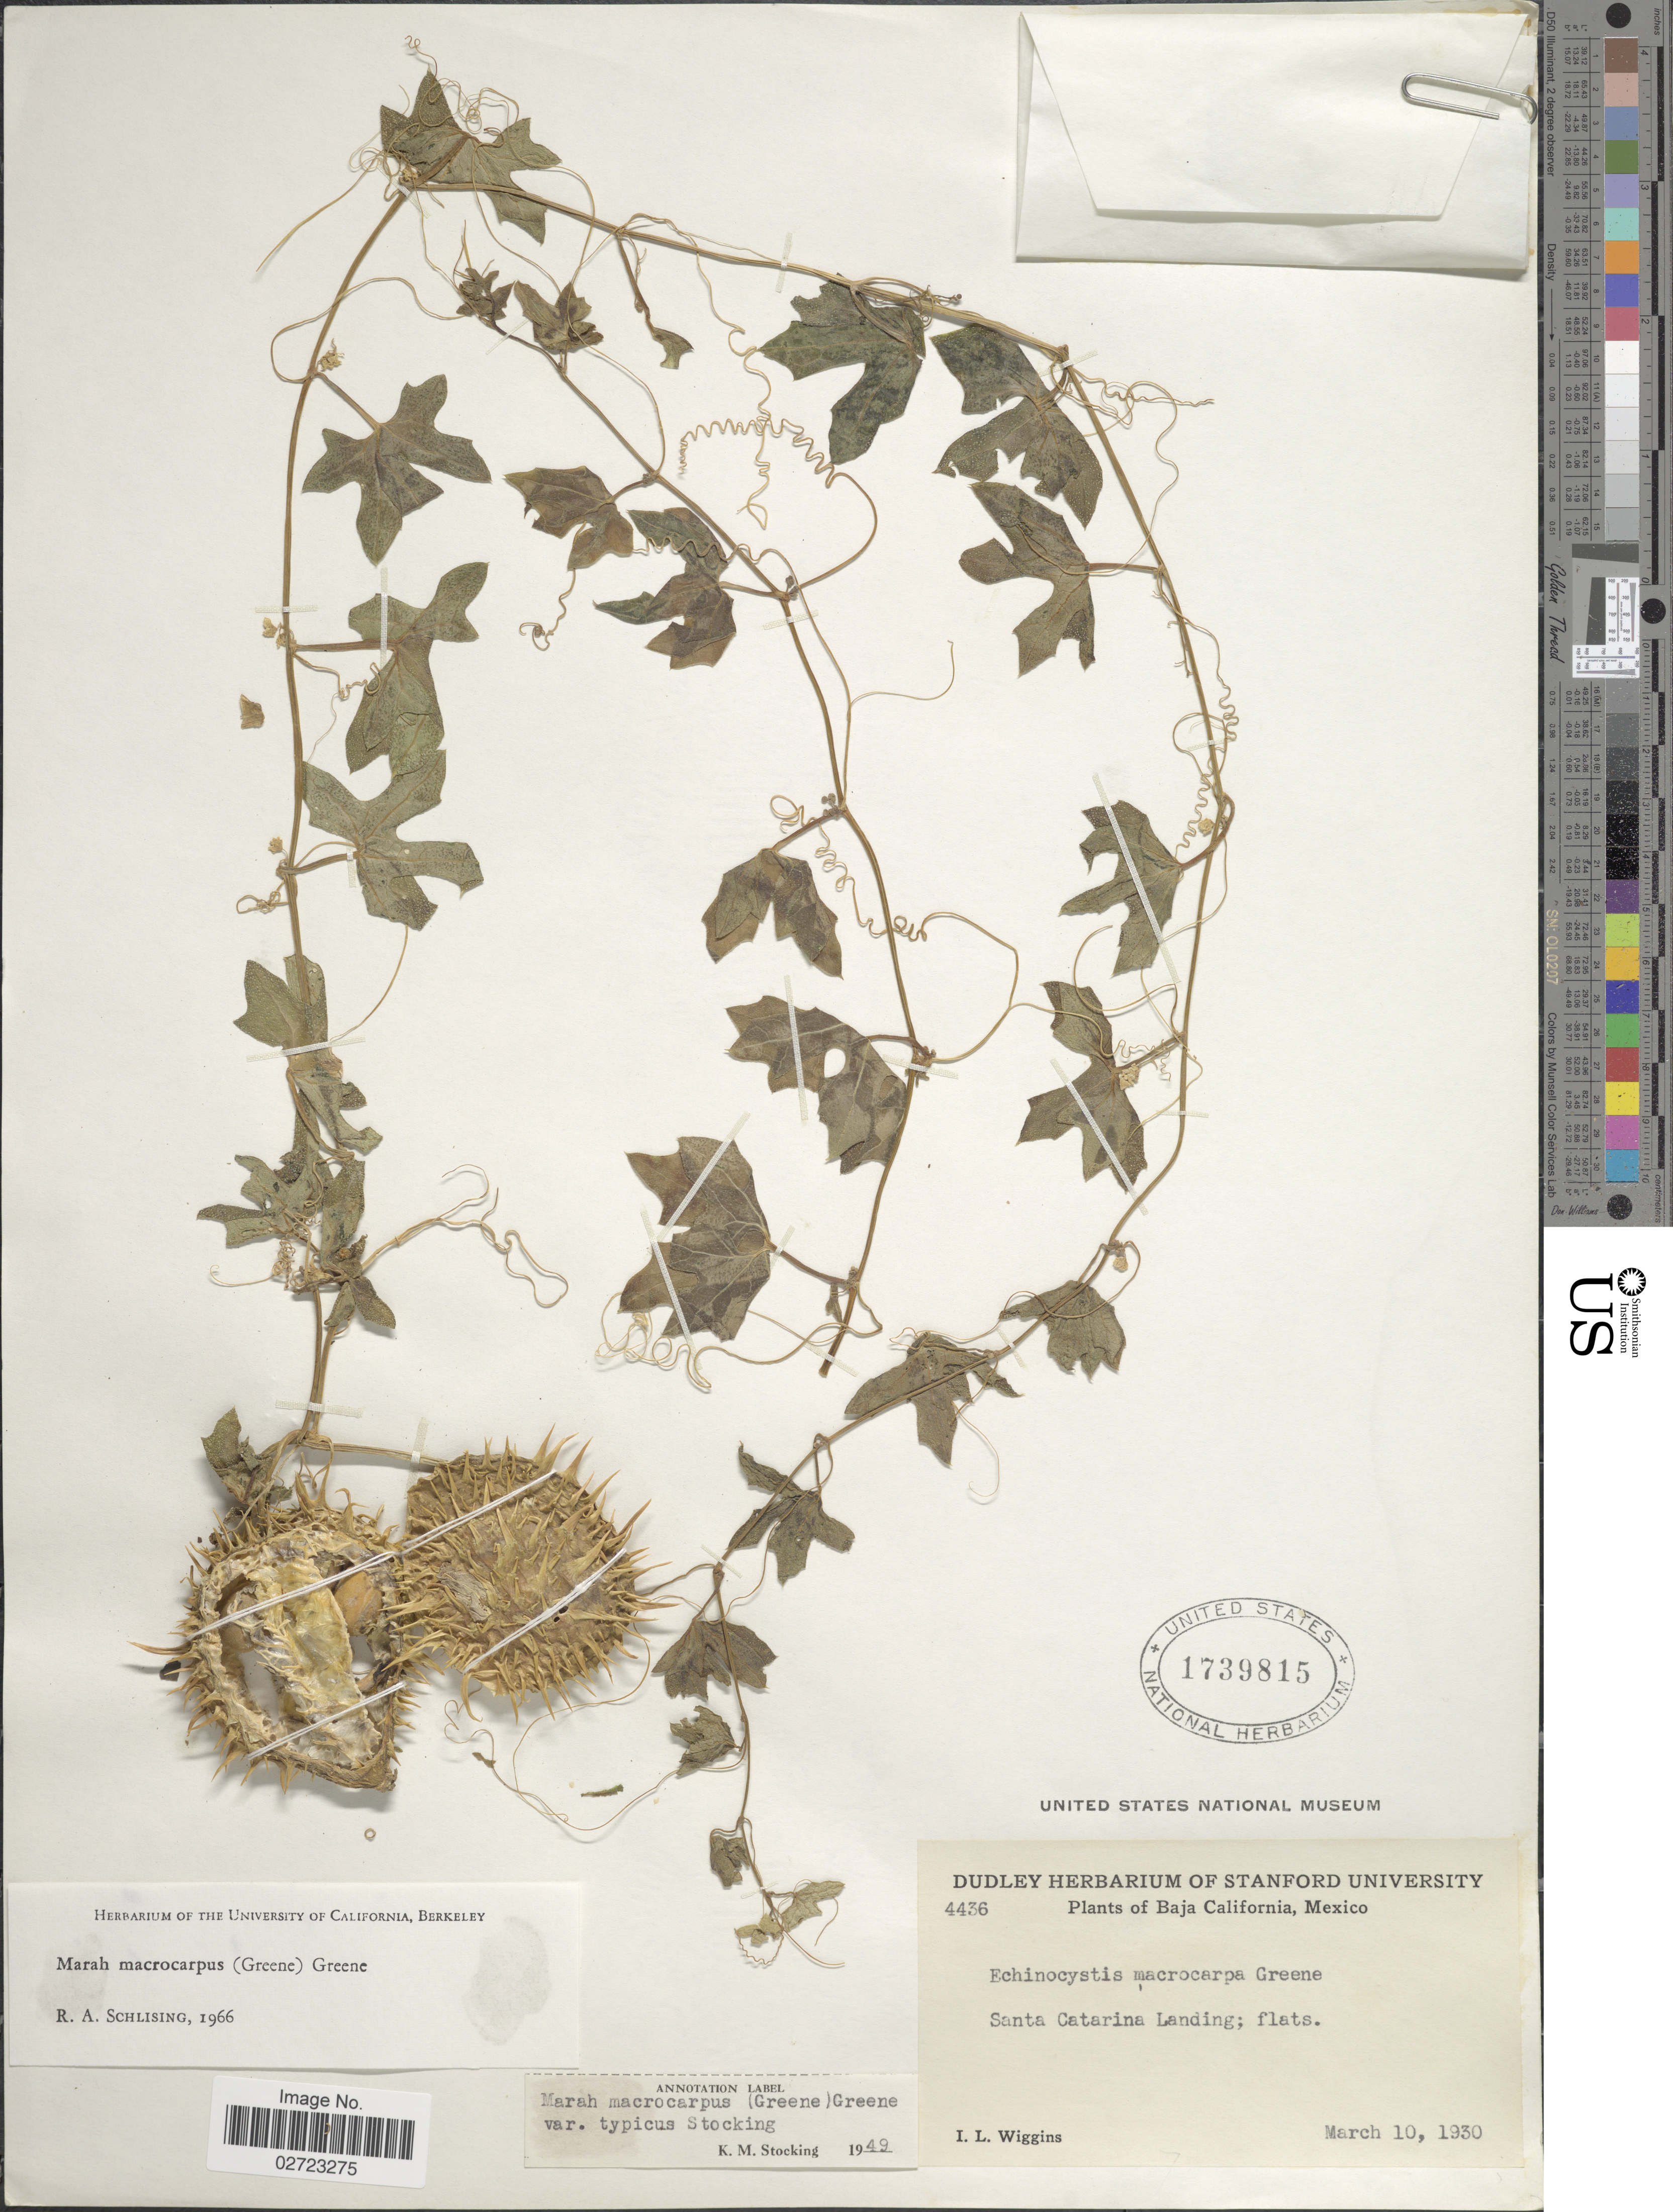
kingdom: Plantae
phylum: Tracheophyta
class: Magnoliopsida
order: Cucurbitales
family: Cucurbitaceae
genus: Marah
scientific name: Marah macrocarpa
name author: (Greene) Greene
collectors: I. L. Wiggins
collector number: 4436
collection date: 1930-03-10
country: Mexico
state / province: Baja California Norte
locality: Santa Catarina Landing.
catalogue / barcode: US 1739815